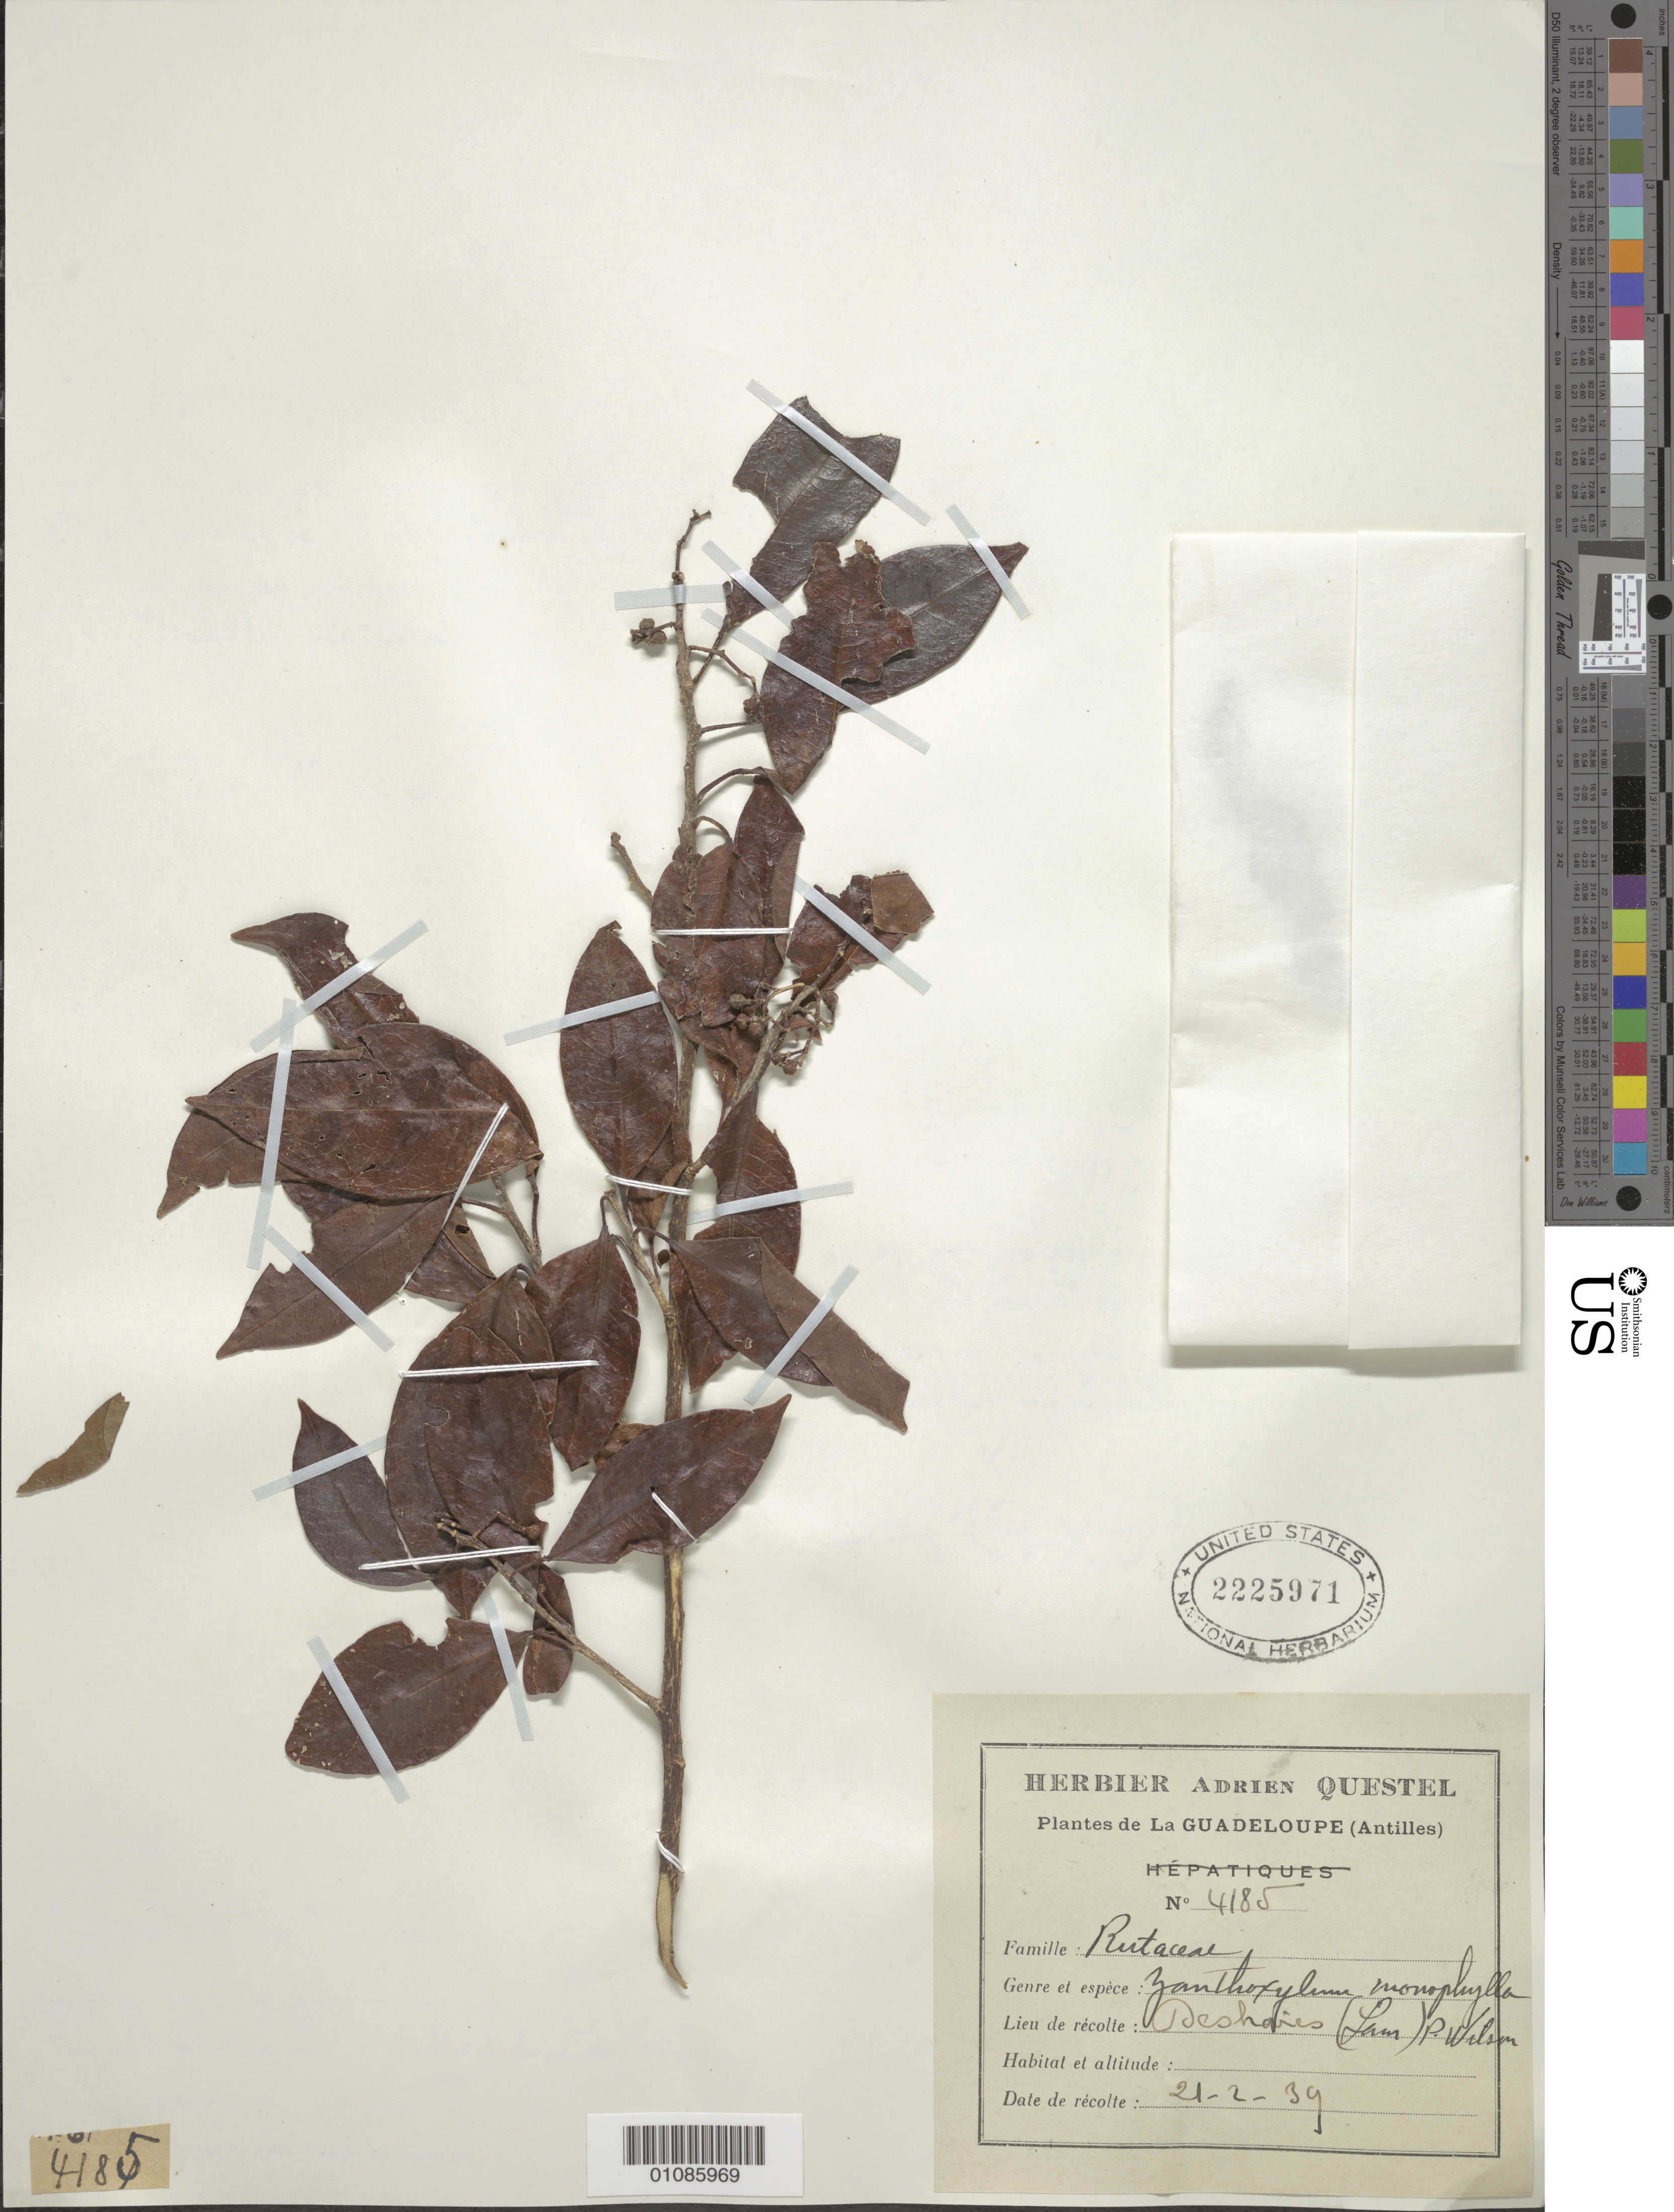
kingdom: Plantae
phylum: Tracheophyta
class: Magnoliopsida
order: Sapindales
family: Rutaceae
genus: Zanthoxylum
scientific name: Zanthoxylum monophyllum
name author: (Lam.) P. Wilson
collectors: A. Questel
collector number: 4185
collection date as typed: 21 Feb 1939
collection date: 1939-02-21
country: Guadeloupe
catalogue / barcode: US 2225971